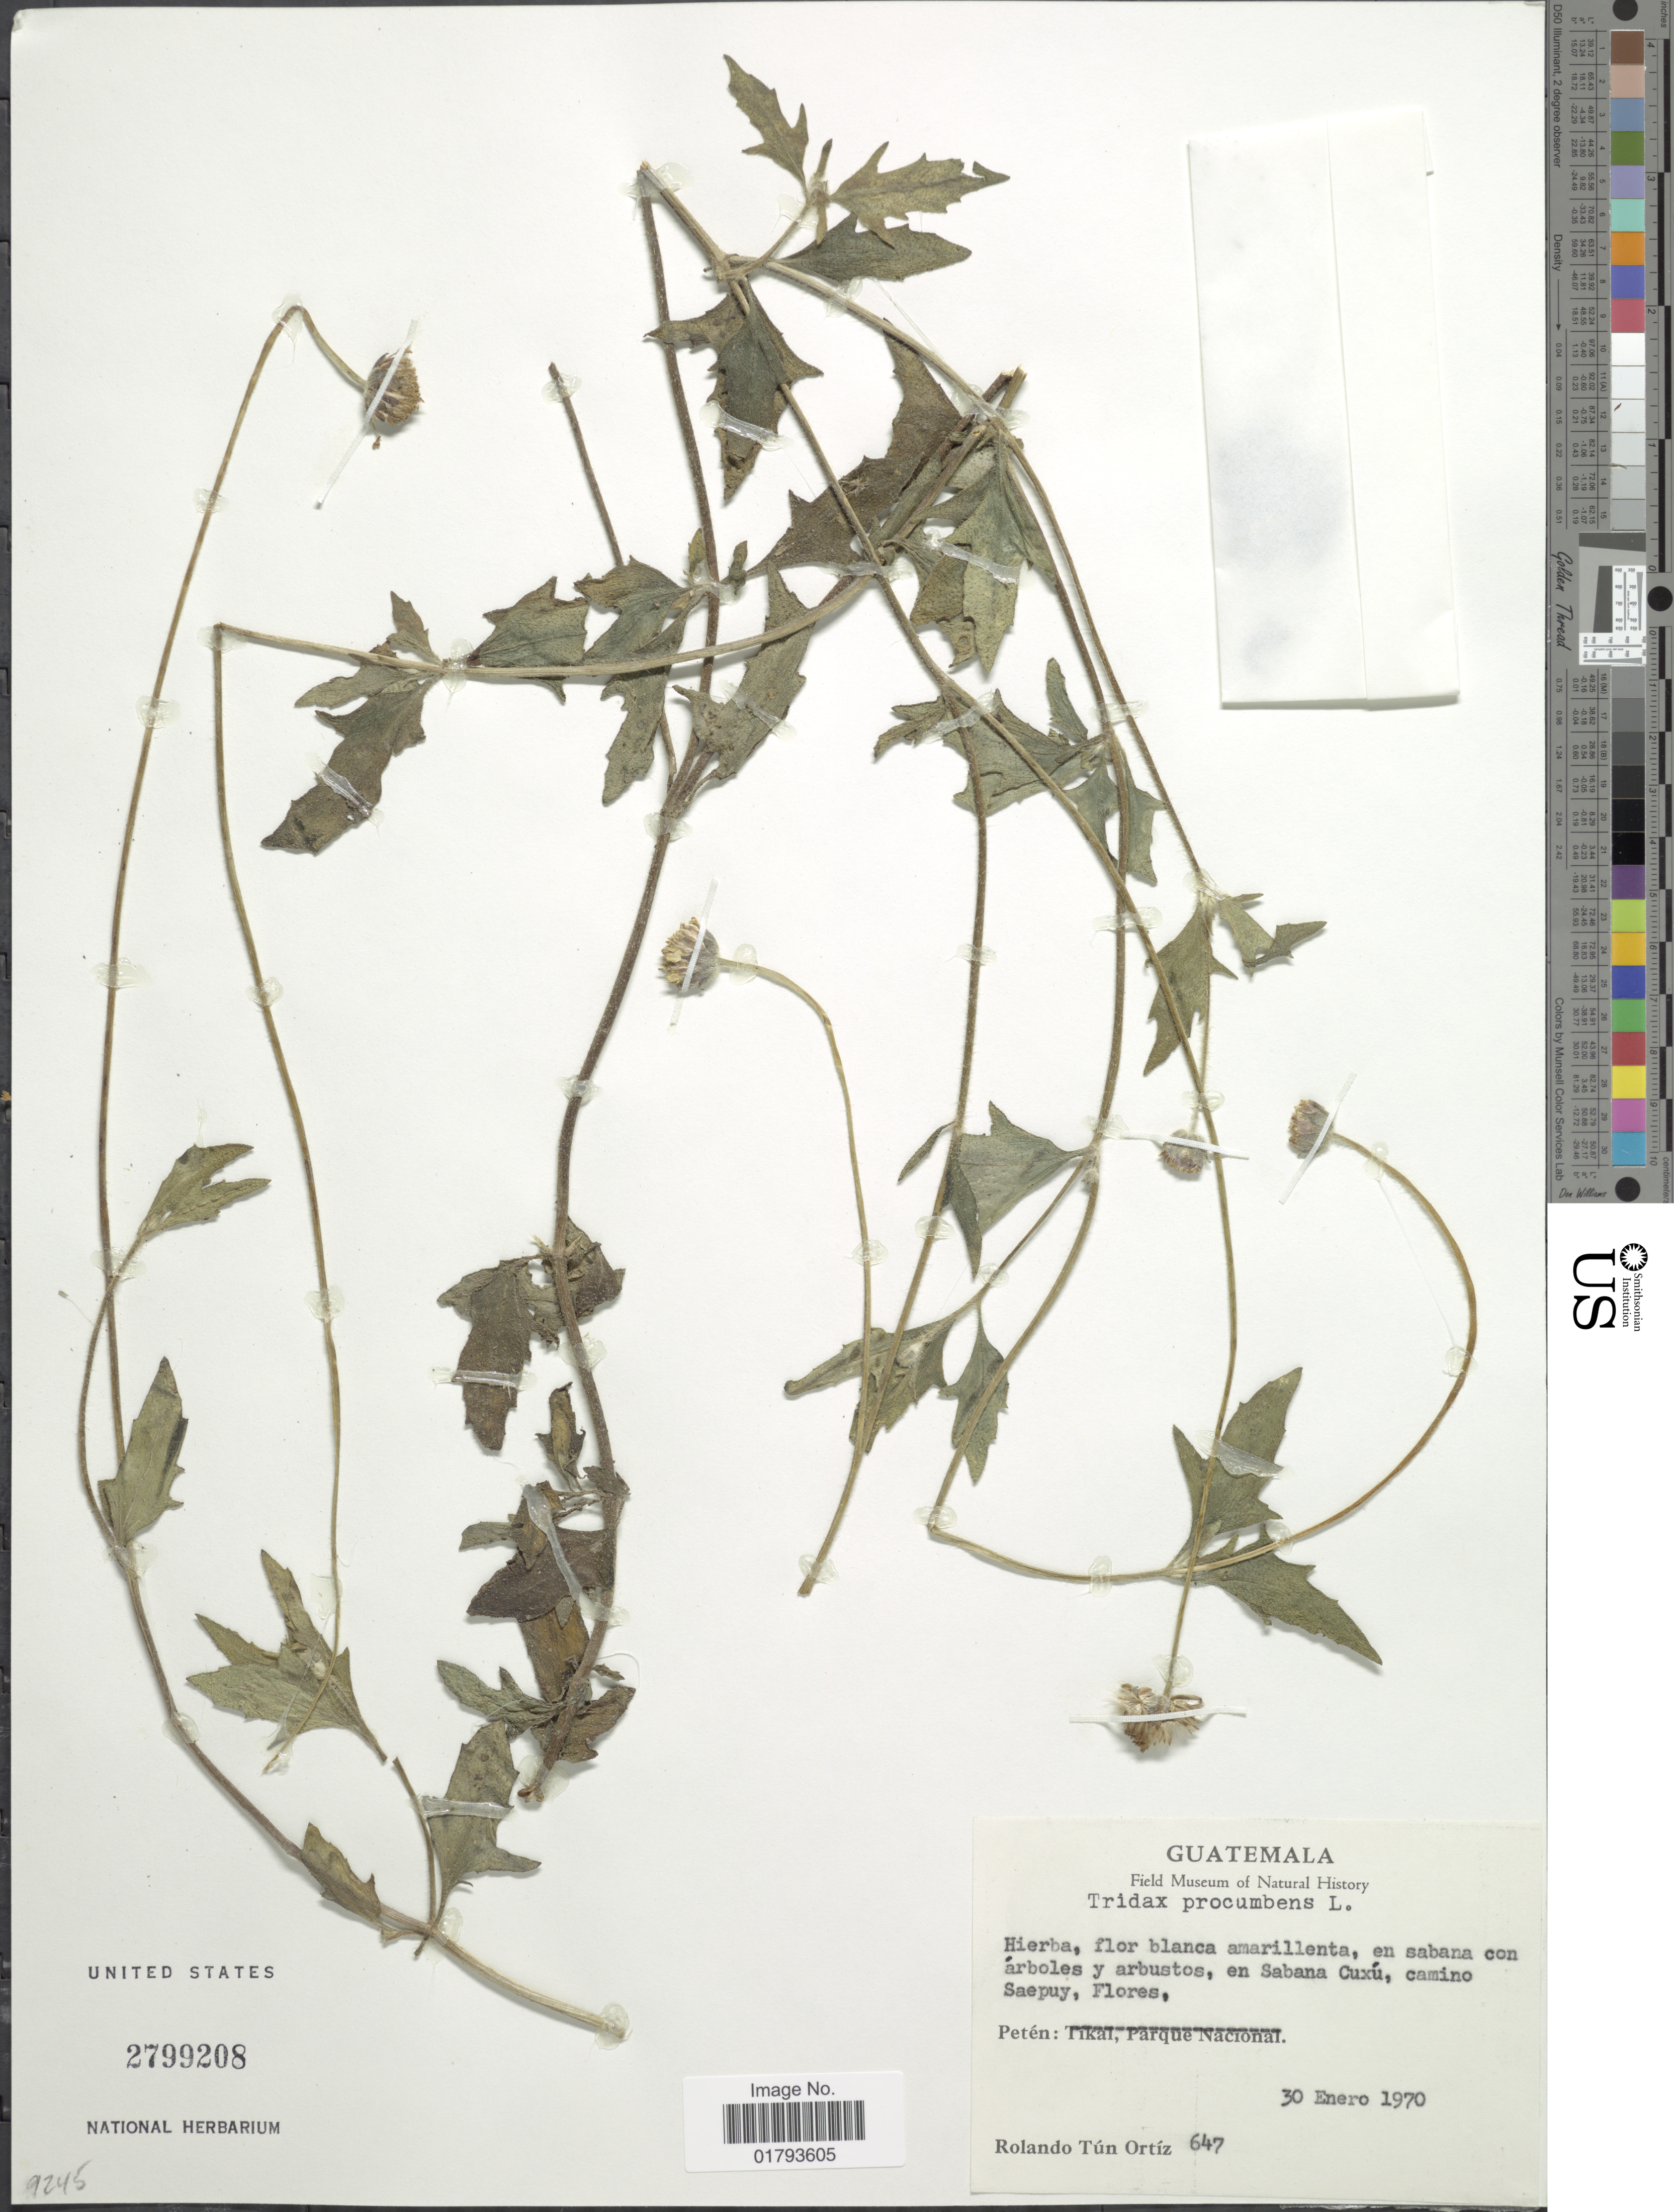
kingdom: Plantae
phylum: Tracheophyta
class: Magnoliopsida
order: Asterales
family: Asteraceae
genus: Tridax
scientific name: Tridax procumbens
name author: L.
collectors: R. T. Ortíz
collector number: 647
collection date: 1970-01-30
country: Guatemala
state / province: El Petén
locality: En Sabana Cuxu, camino Saepuy. Peten: Tikal, Parque Nacional.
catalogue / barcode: US 2799208